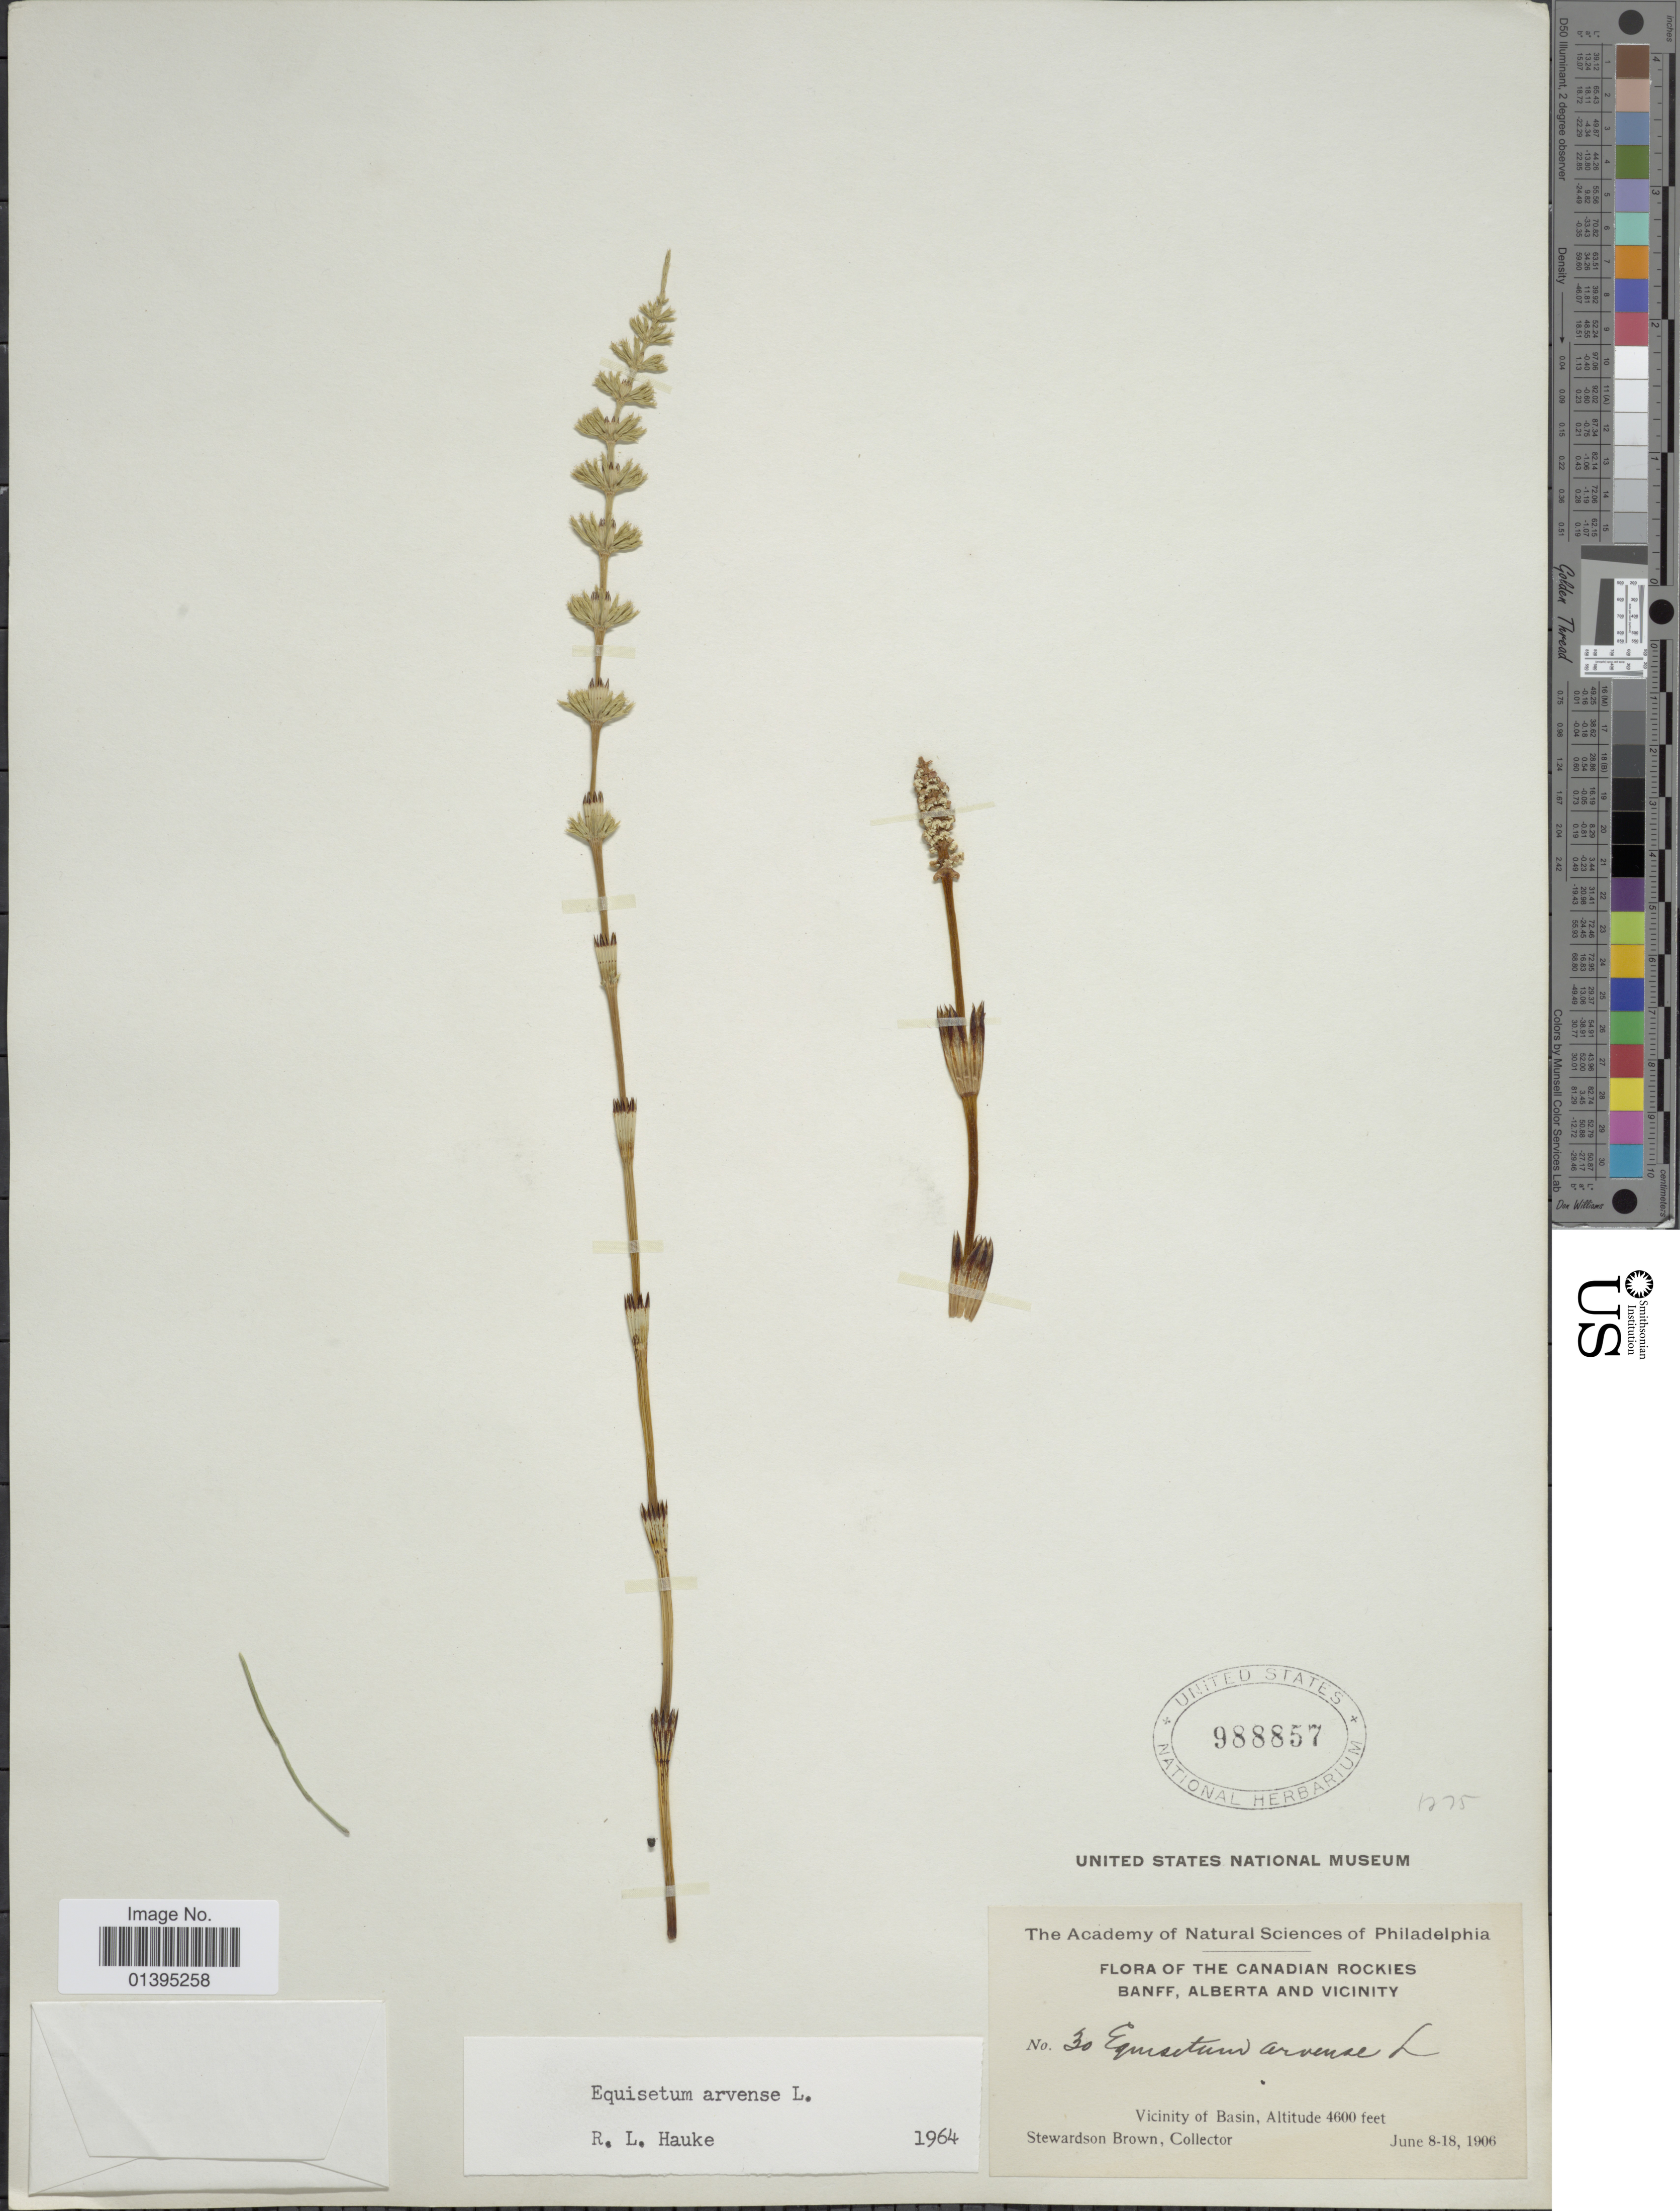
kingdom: Plantae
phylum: Tracheophyta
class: Polypodiopsida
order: Equisetales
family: Equisetaceae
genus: Equisetum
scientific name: Equisetum arvense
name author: L.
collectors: S. Brown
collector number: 30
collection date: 1906-06-08/1906-06-18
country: Canada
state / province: Alberta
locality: Canadian Rockies Banff, and vicinity, Vicinity of Basin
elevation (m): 1402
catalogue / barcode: US 988857